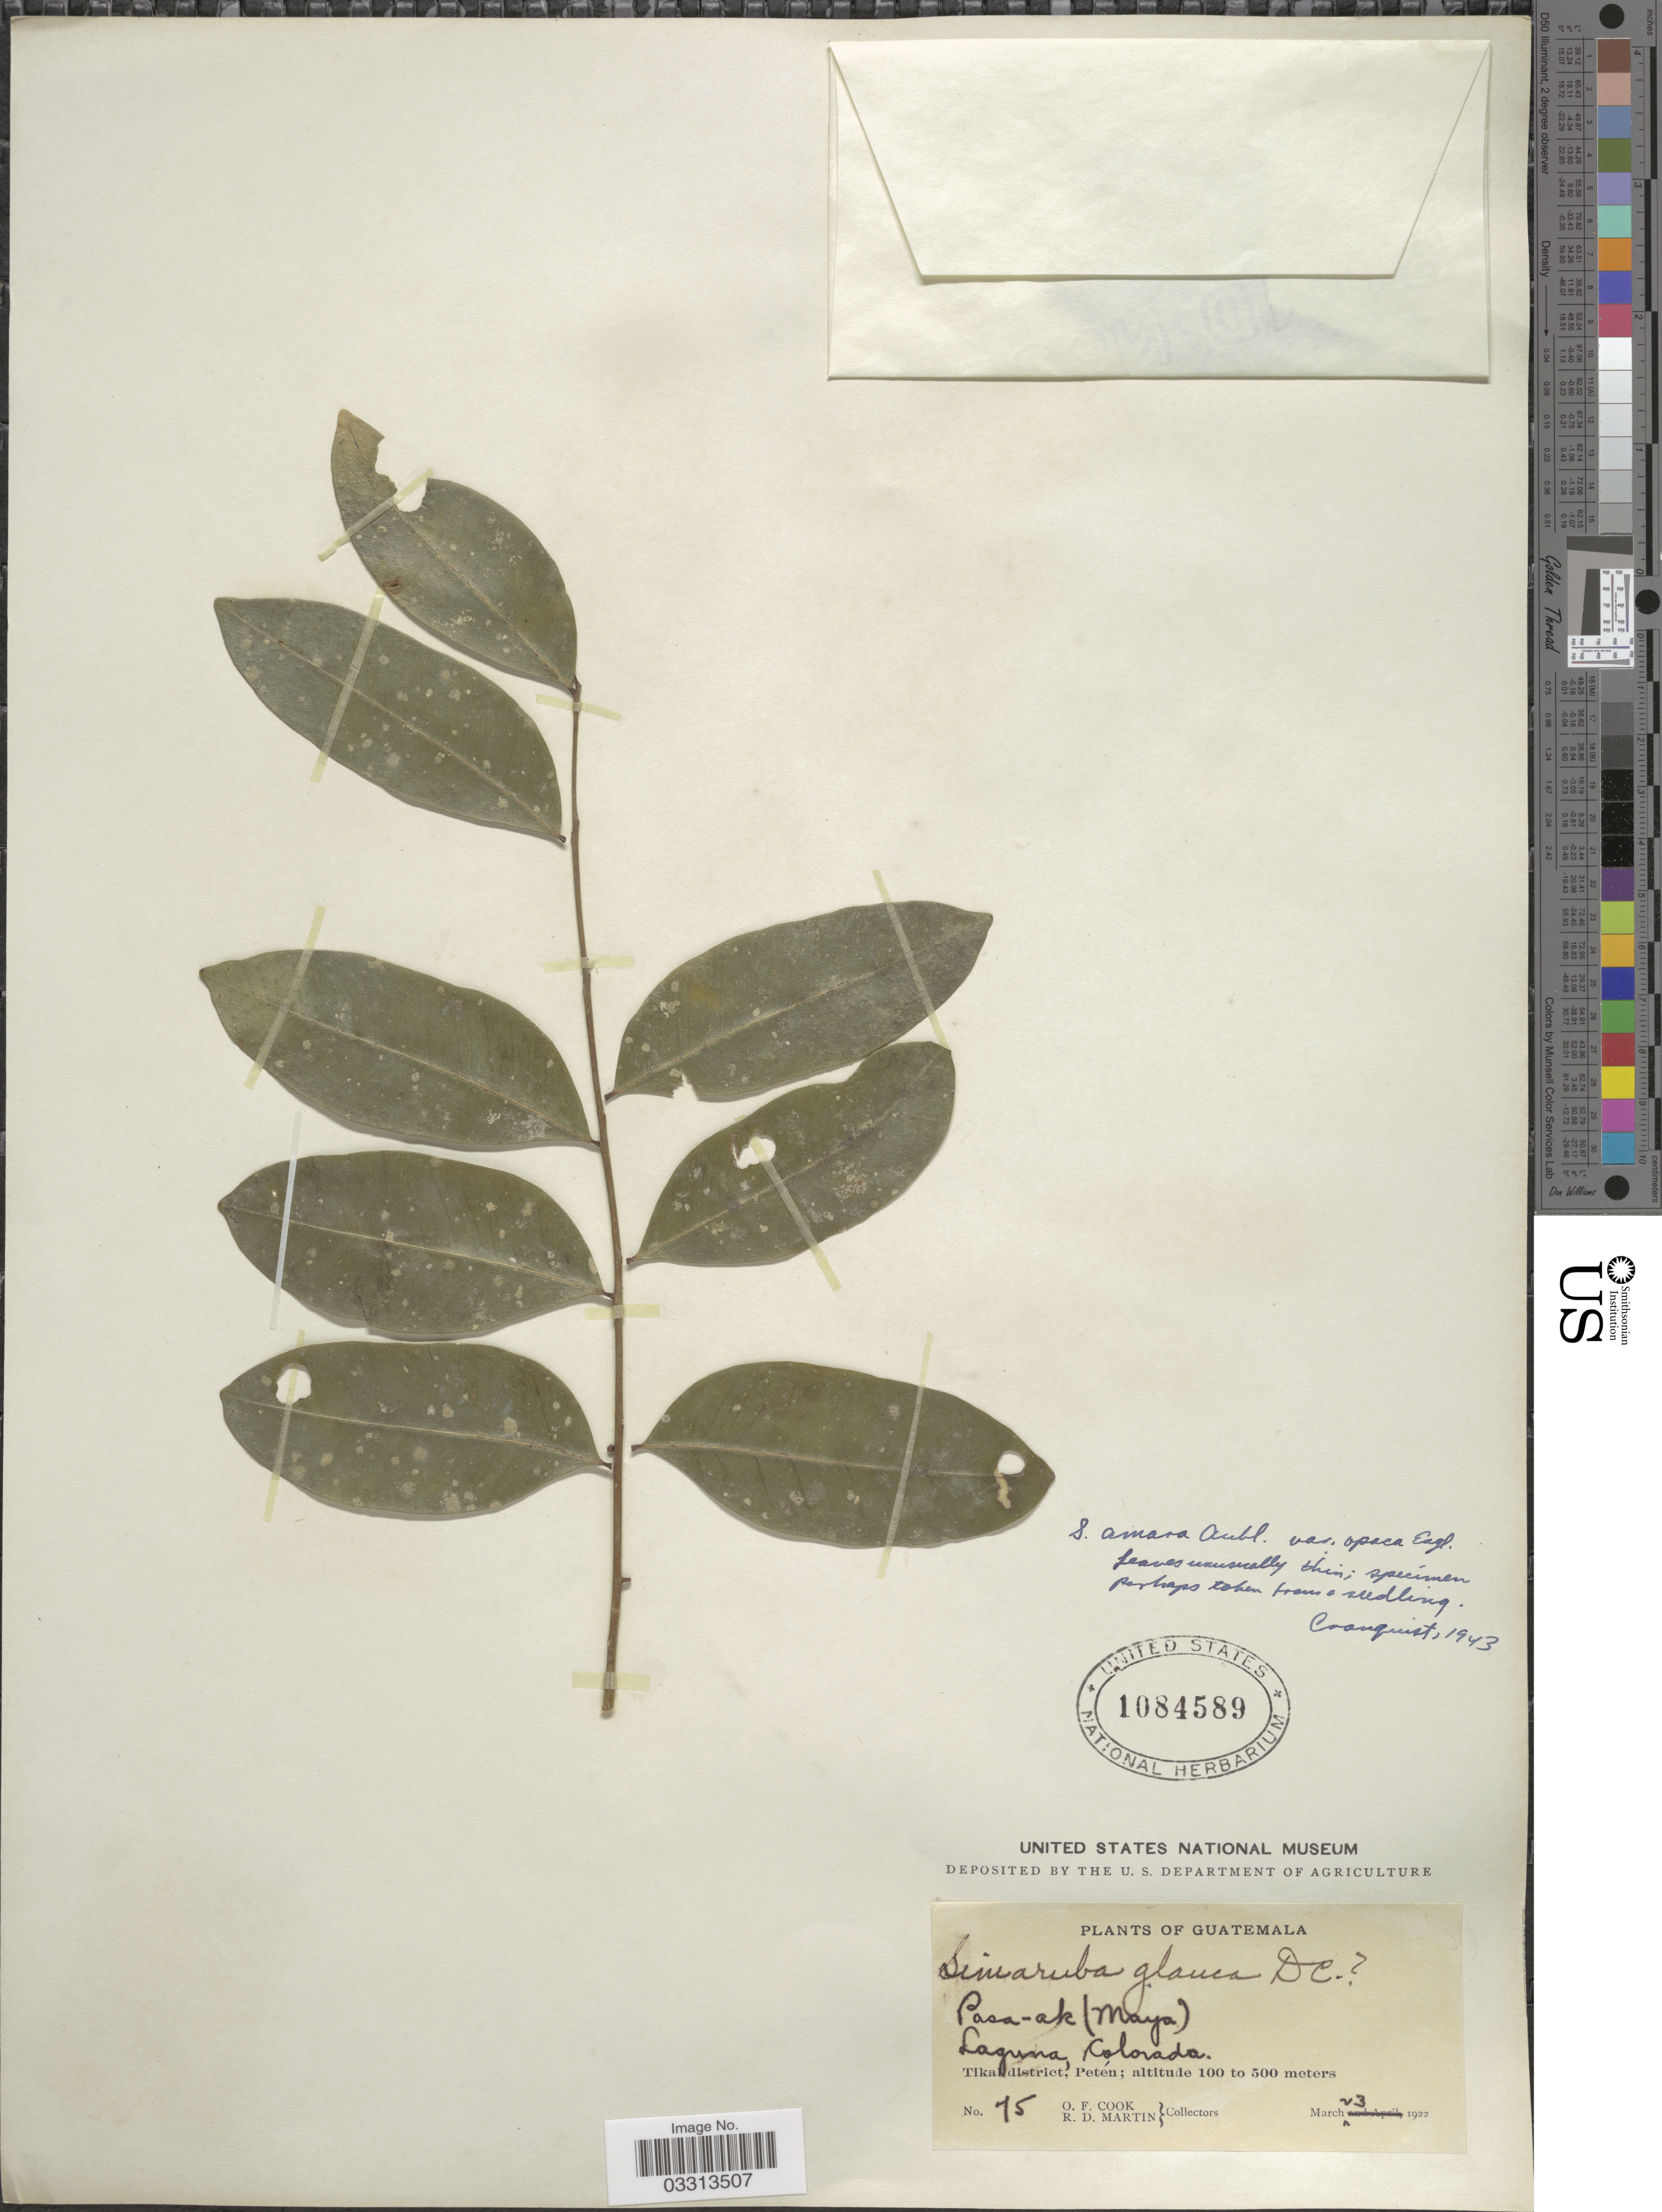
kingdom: Plantae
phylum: Tracheophyta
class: Magnoliopsida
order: Sapindales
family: Simaroubaceae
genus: Simarouba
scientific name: Simarouba glauca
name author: DC.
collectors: O. F. Cook & R. D. Martin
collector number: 75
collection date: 1922-03-23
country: Guatemala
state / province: El Petén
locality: Laguna, Colorada, Tikal district, Petén.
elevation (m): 100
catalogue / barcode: US 1084589